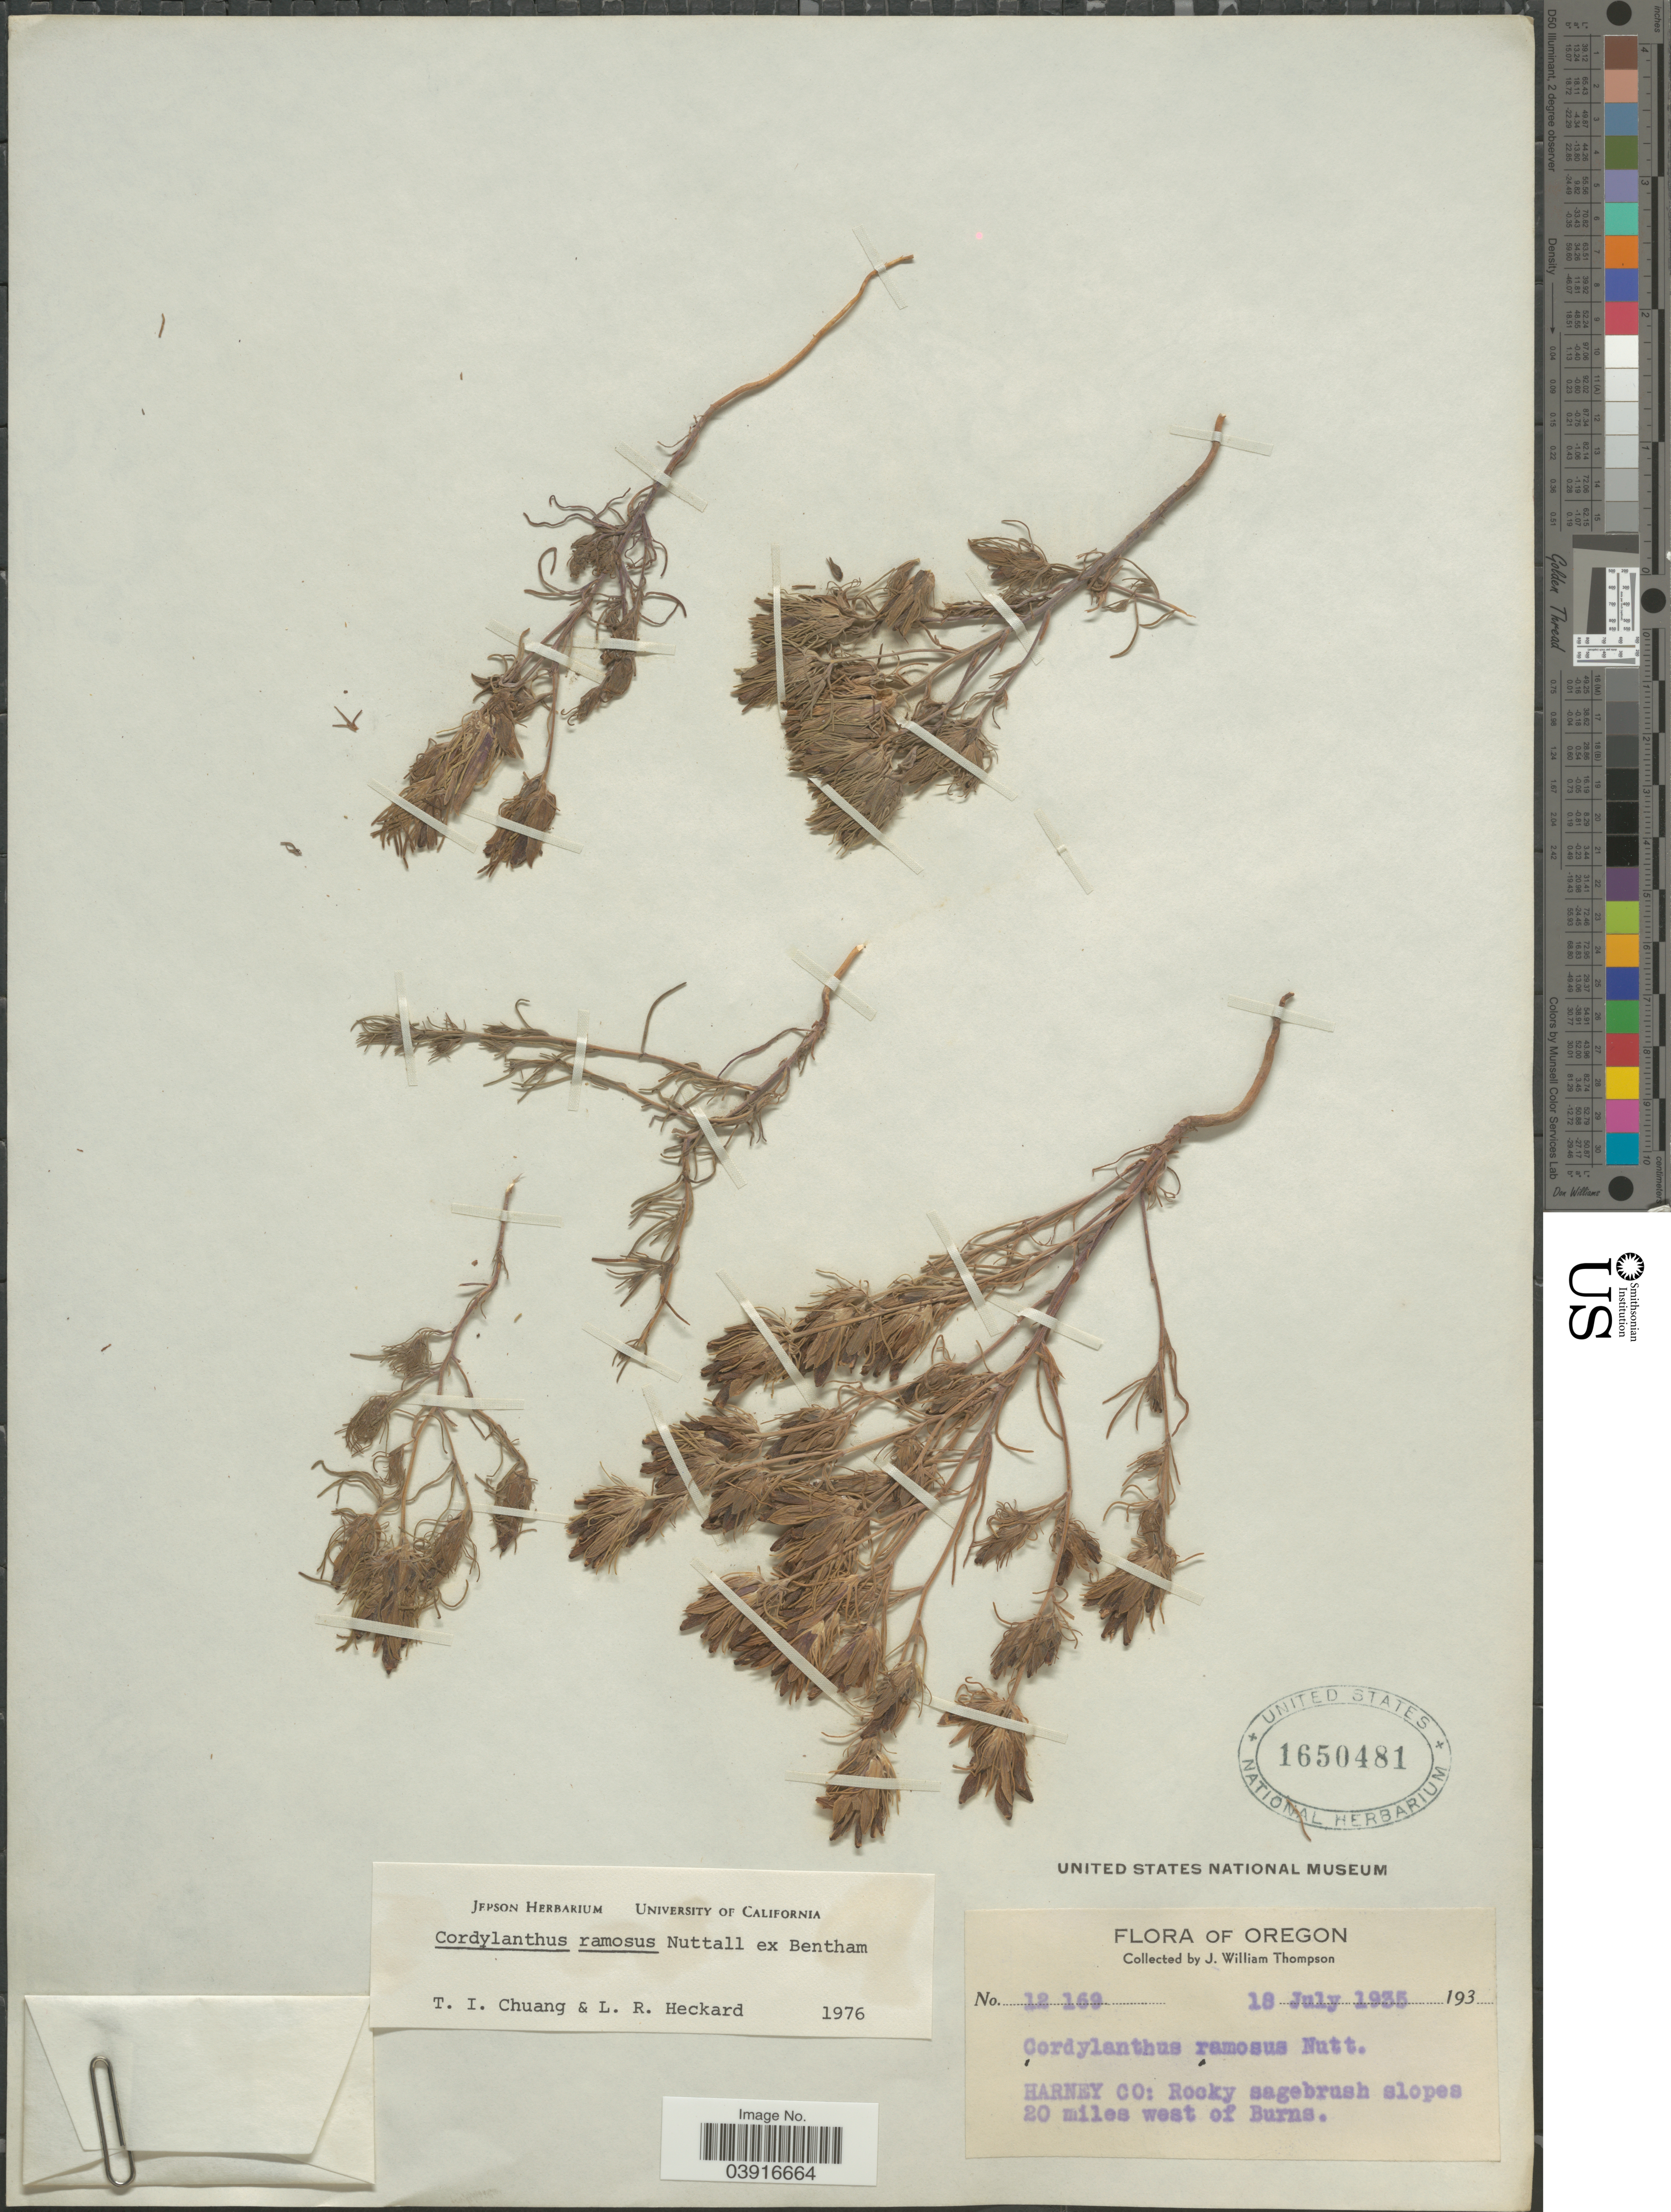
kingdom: Plantae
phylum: Tracheophyta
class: Magnoliopsida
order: Lamiales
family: Orobanchaceae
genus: Cordylanthus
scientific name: Cordylanthus ramosus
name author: Nutt. ex Benth.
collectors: J. W. Thompson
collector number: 12169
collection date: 1935-07-18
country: United States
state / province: Oregon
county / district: Harney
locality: Harney Co: Rocky sagebrush slopes 20 miles west of Burns.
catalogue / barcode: US 1650481